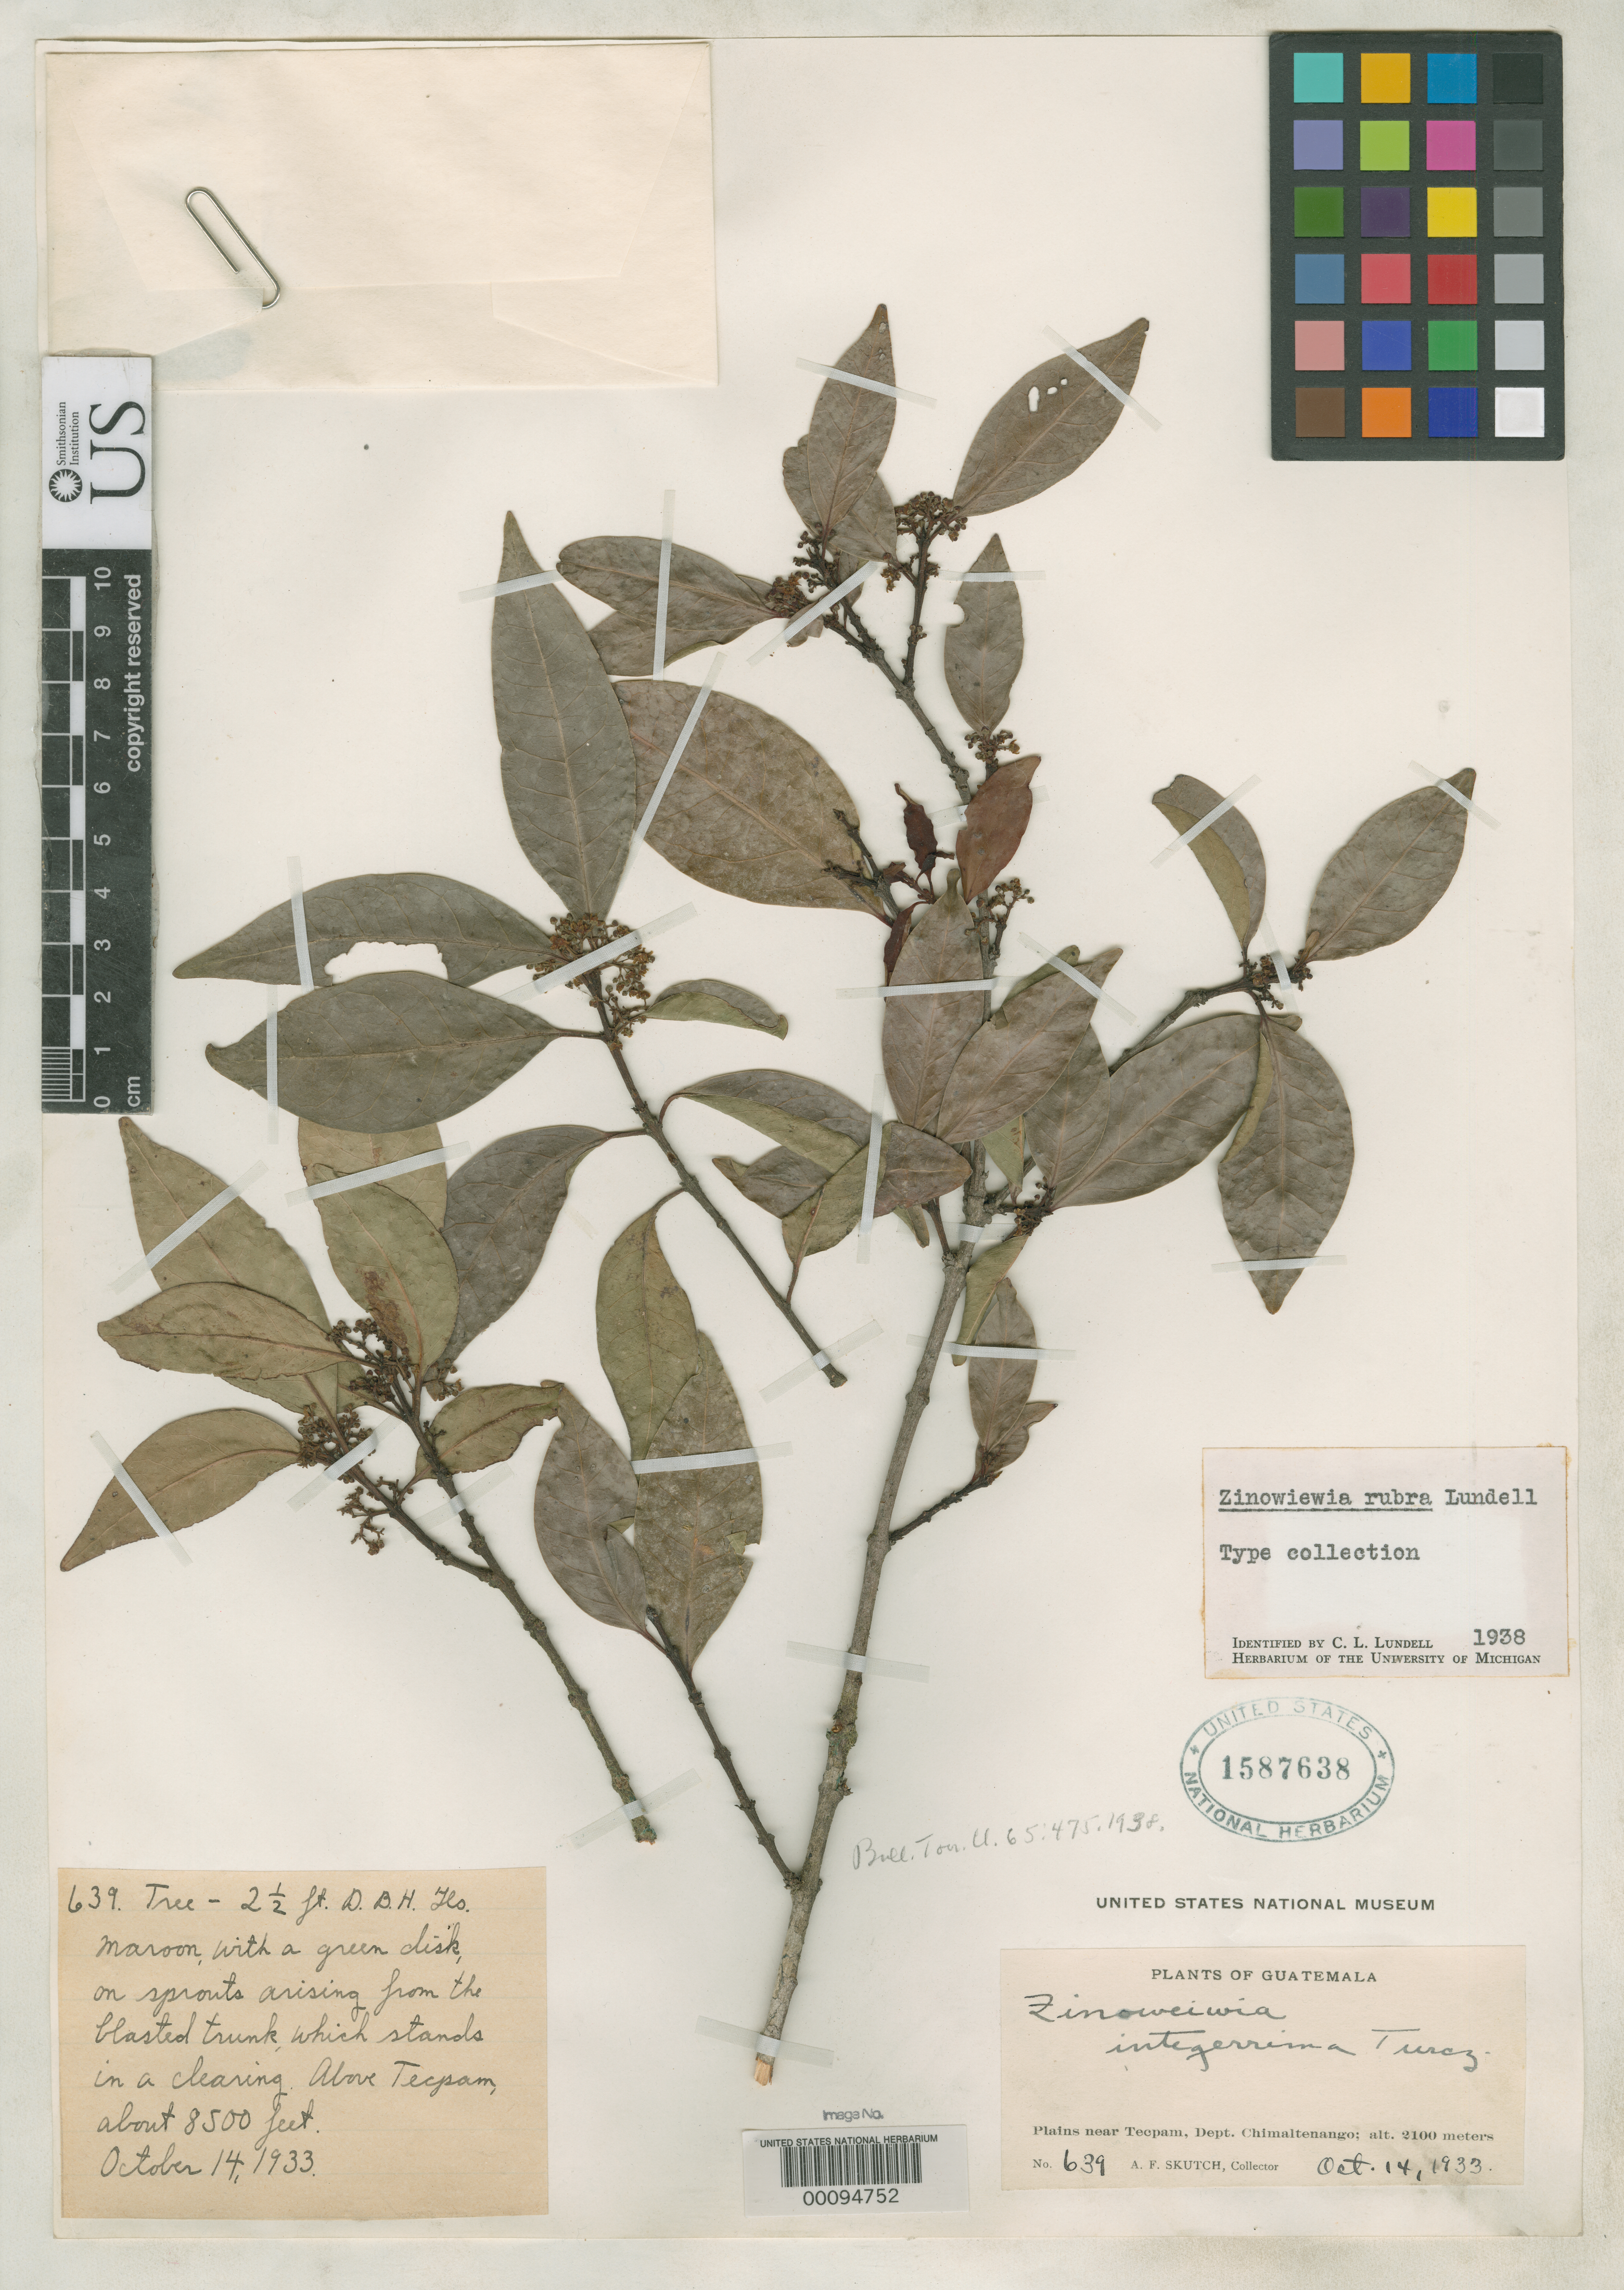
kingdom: Plantae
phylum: Tracheophyta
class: Magnoliopsida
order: Celastrales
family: Celastraceae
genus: Zinowiewia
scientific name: Zinowiewia rubra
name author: Lundell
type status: Isotype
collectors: A. F. Skutch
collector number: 639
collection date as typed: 14 Oct 1933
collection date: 1933-10-14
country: Guatemala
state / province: Chimaltenango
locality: Near Tecpan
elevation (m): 2100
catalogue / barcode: US 1587638